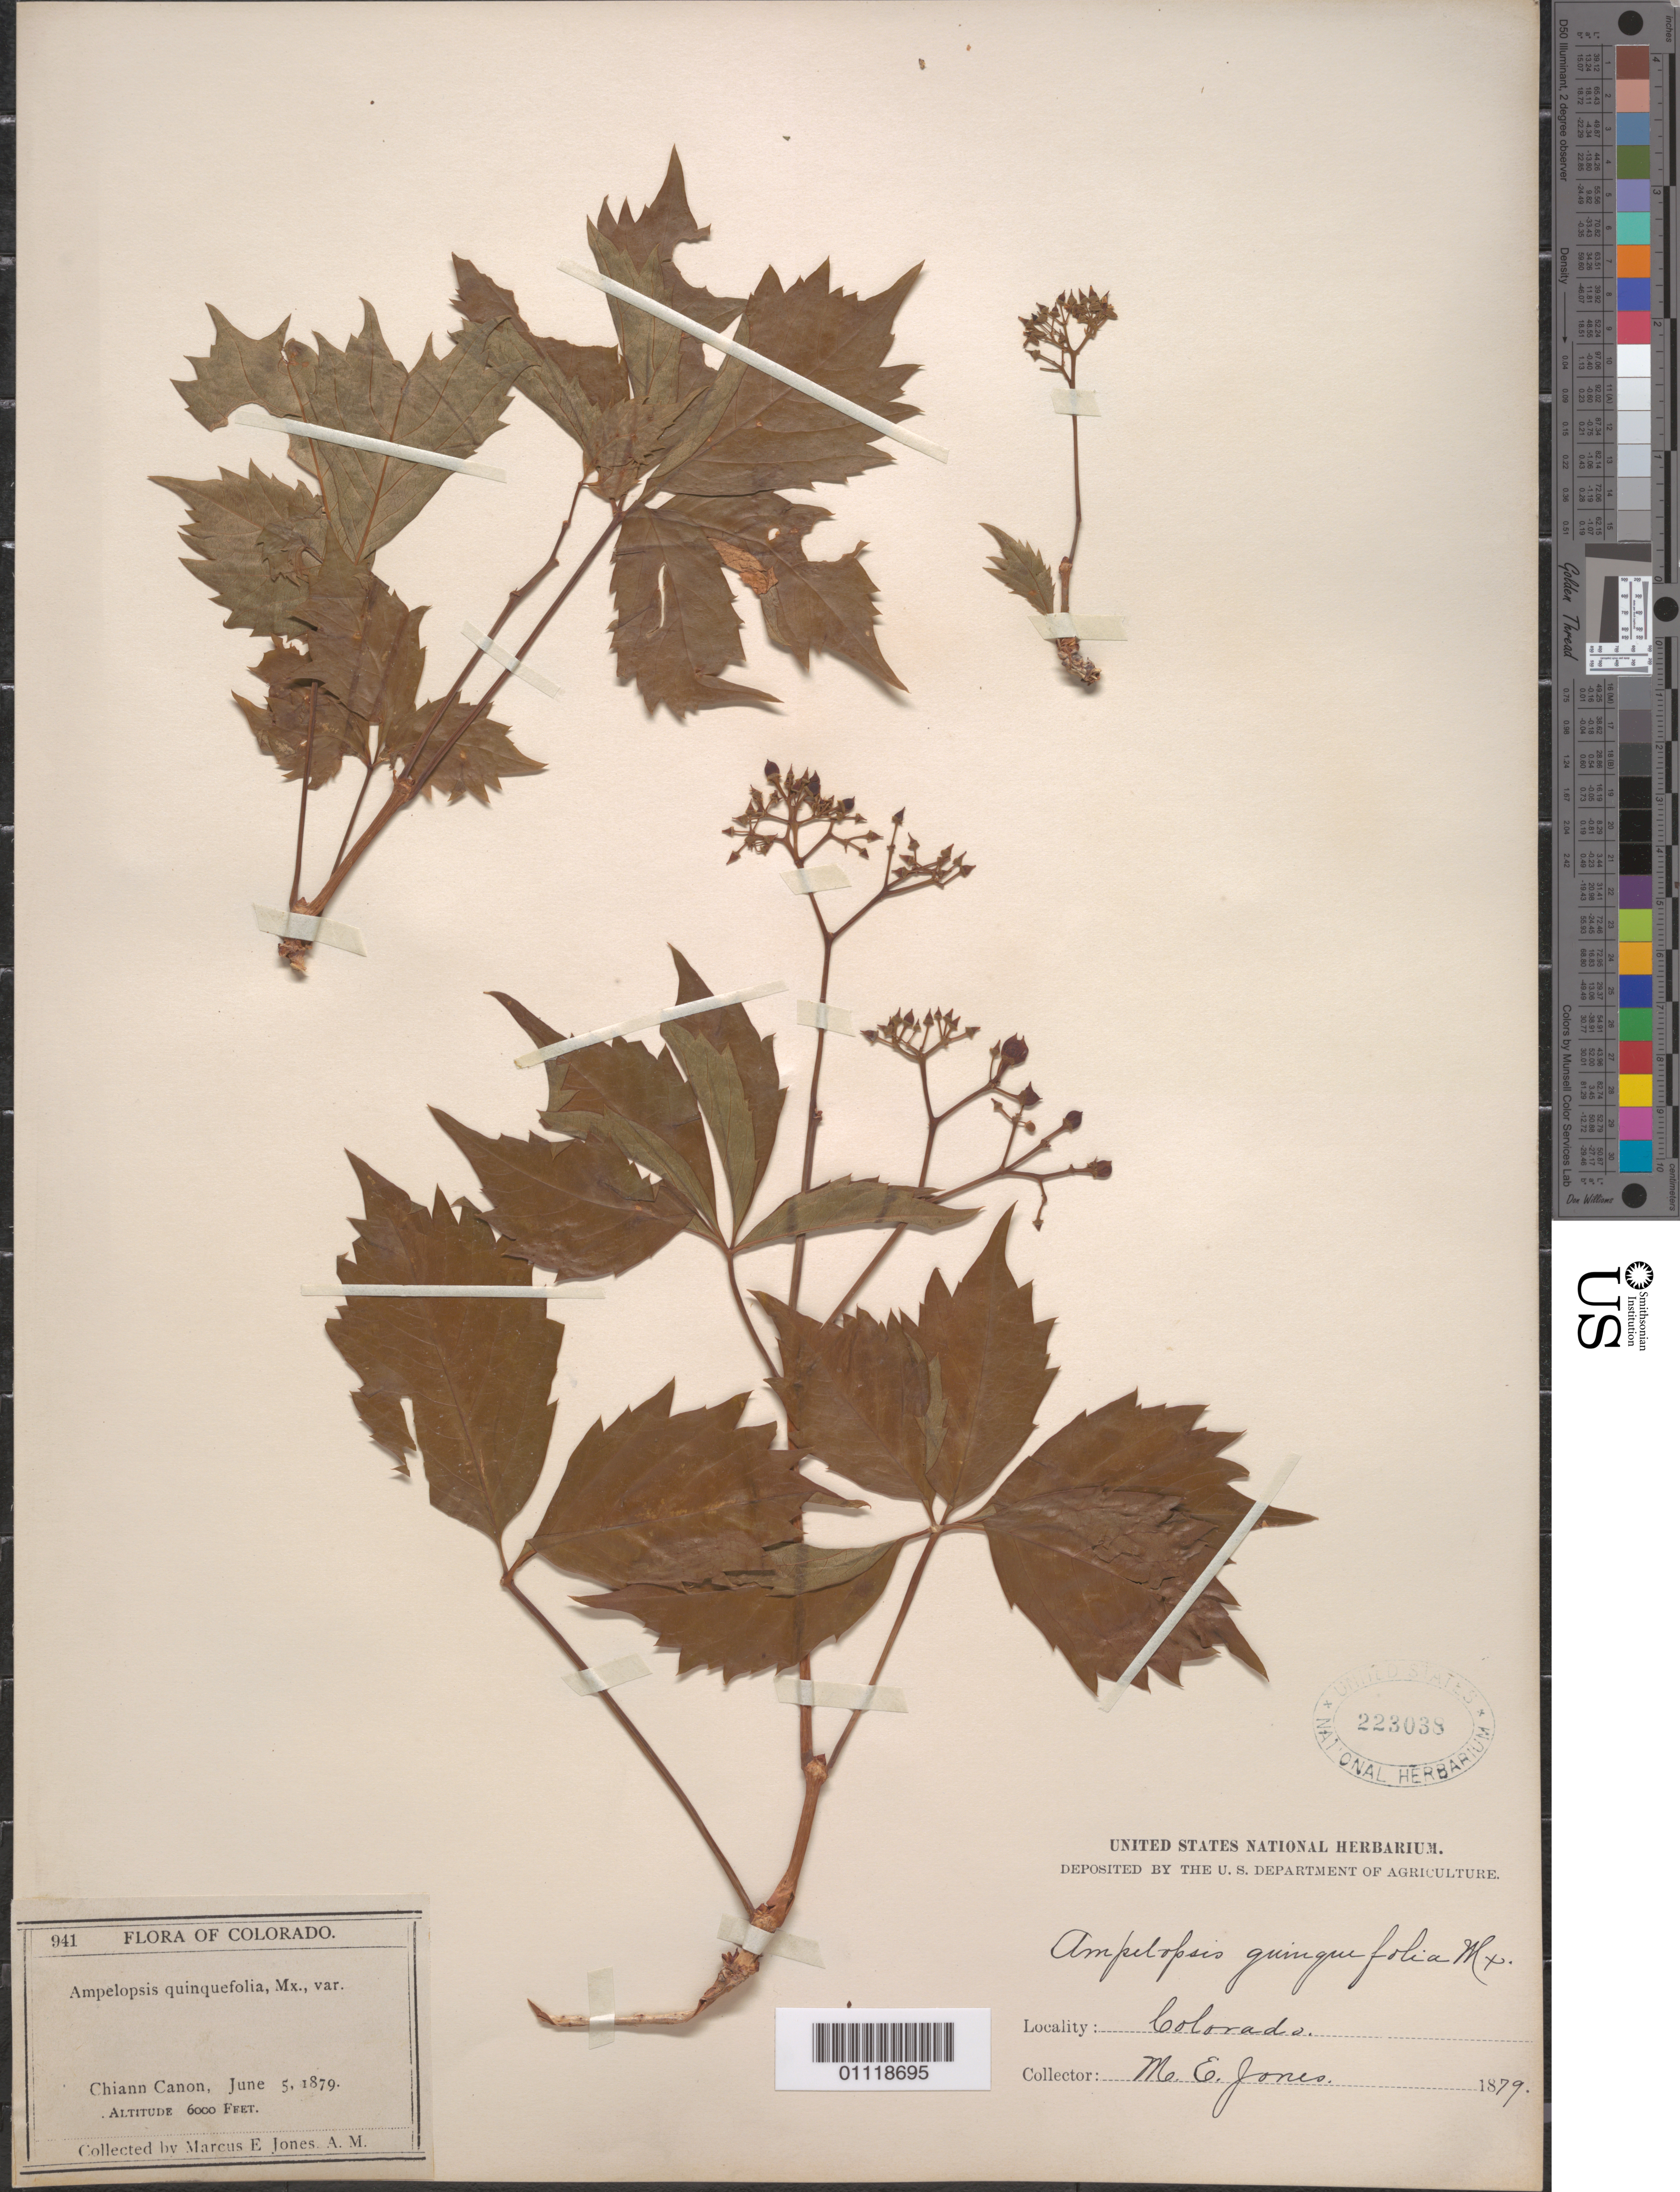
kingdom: Plantae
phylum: Tracheophyta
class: Magnoliopsida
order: Vitales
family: Vitaceae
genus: Parthenocissus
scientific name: Parthenocissus vitacea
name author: (Knerr) Hitchc.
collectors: M. E. Jones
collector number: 941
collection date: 1879-06-05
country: United States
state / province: Colorado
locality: Chiann Canon.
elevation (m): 1829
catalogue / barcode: US 223038